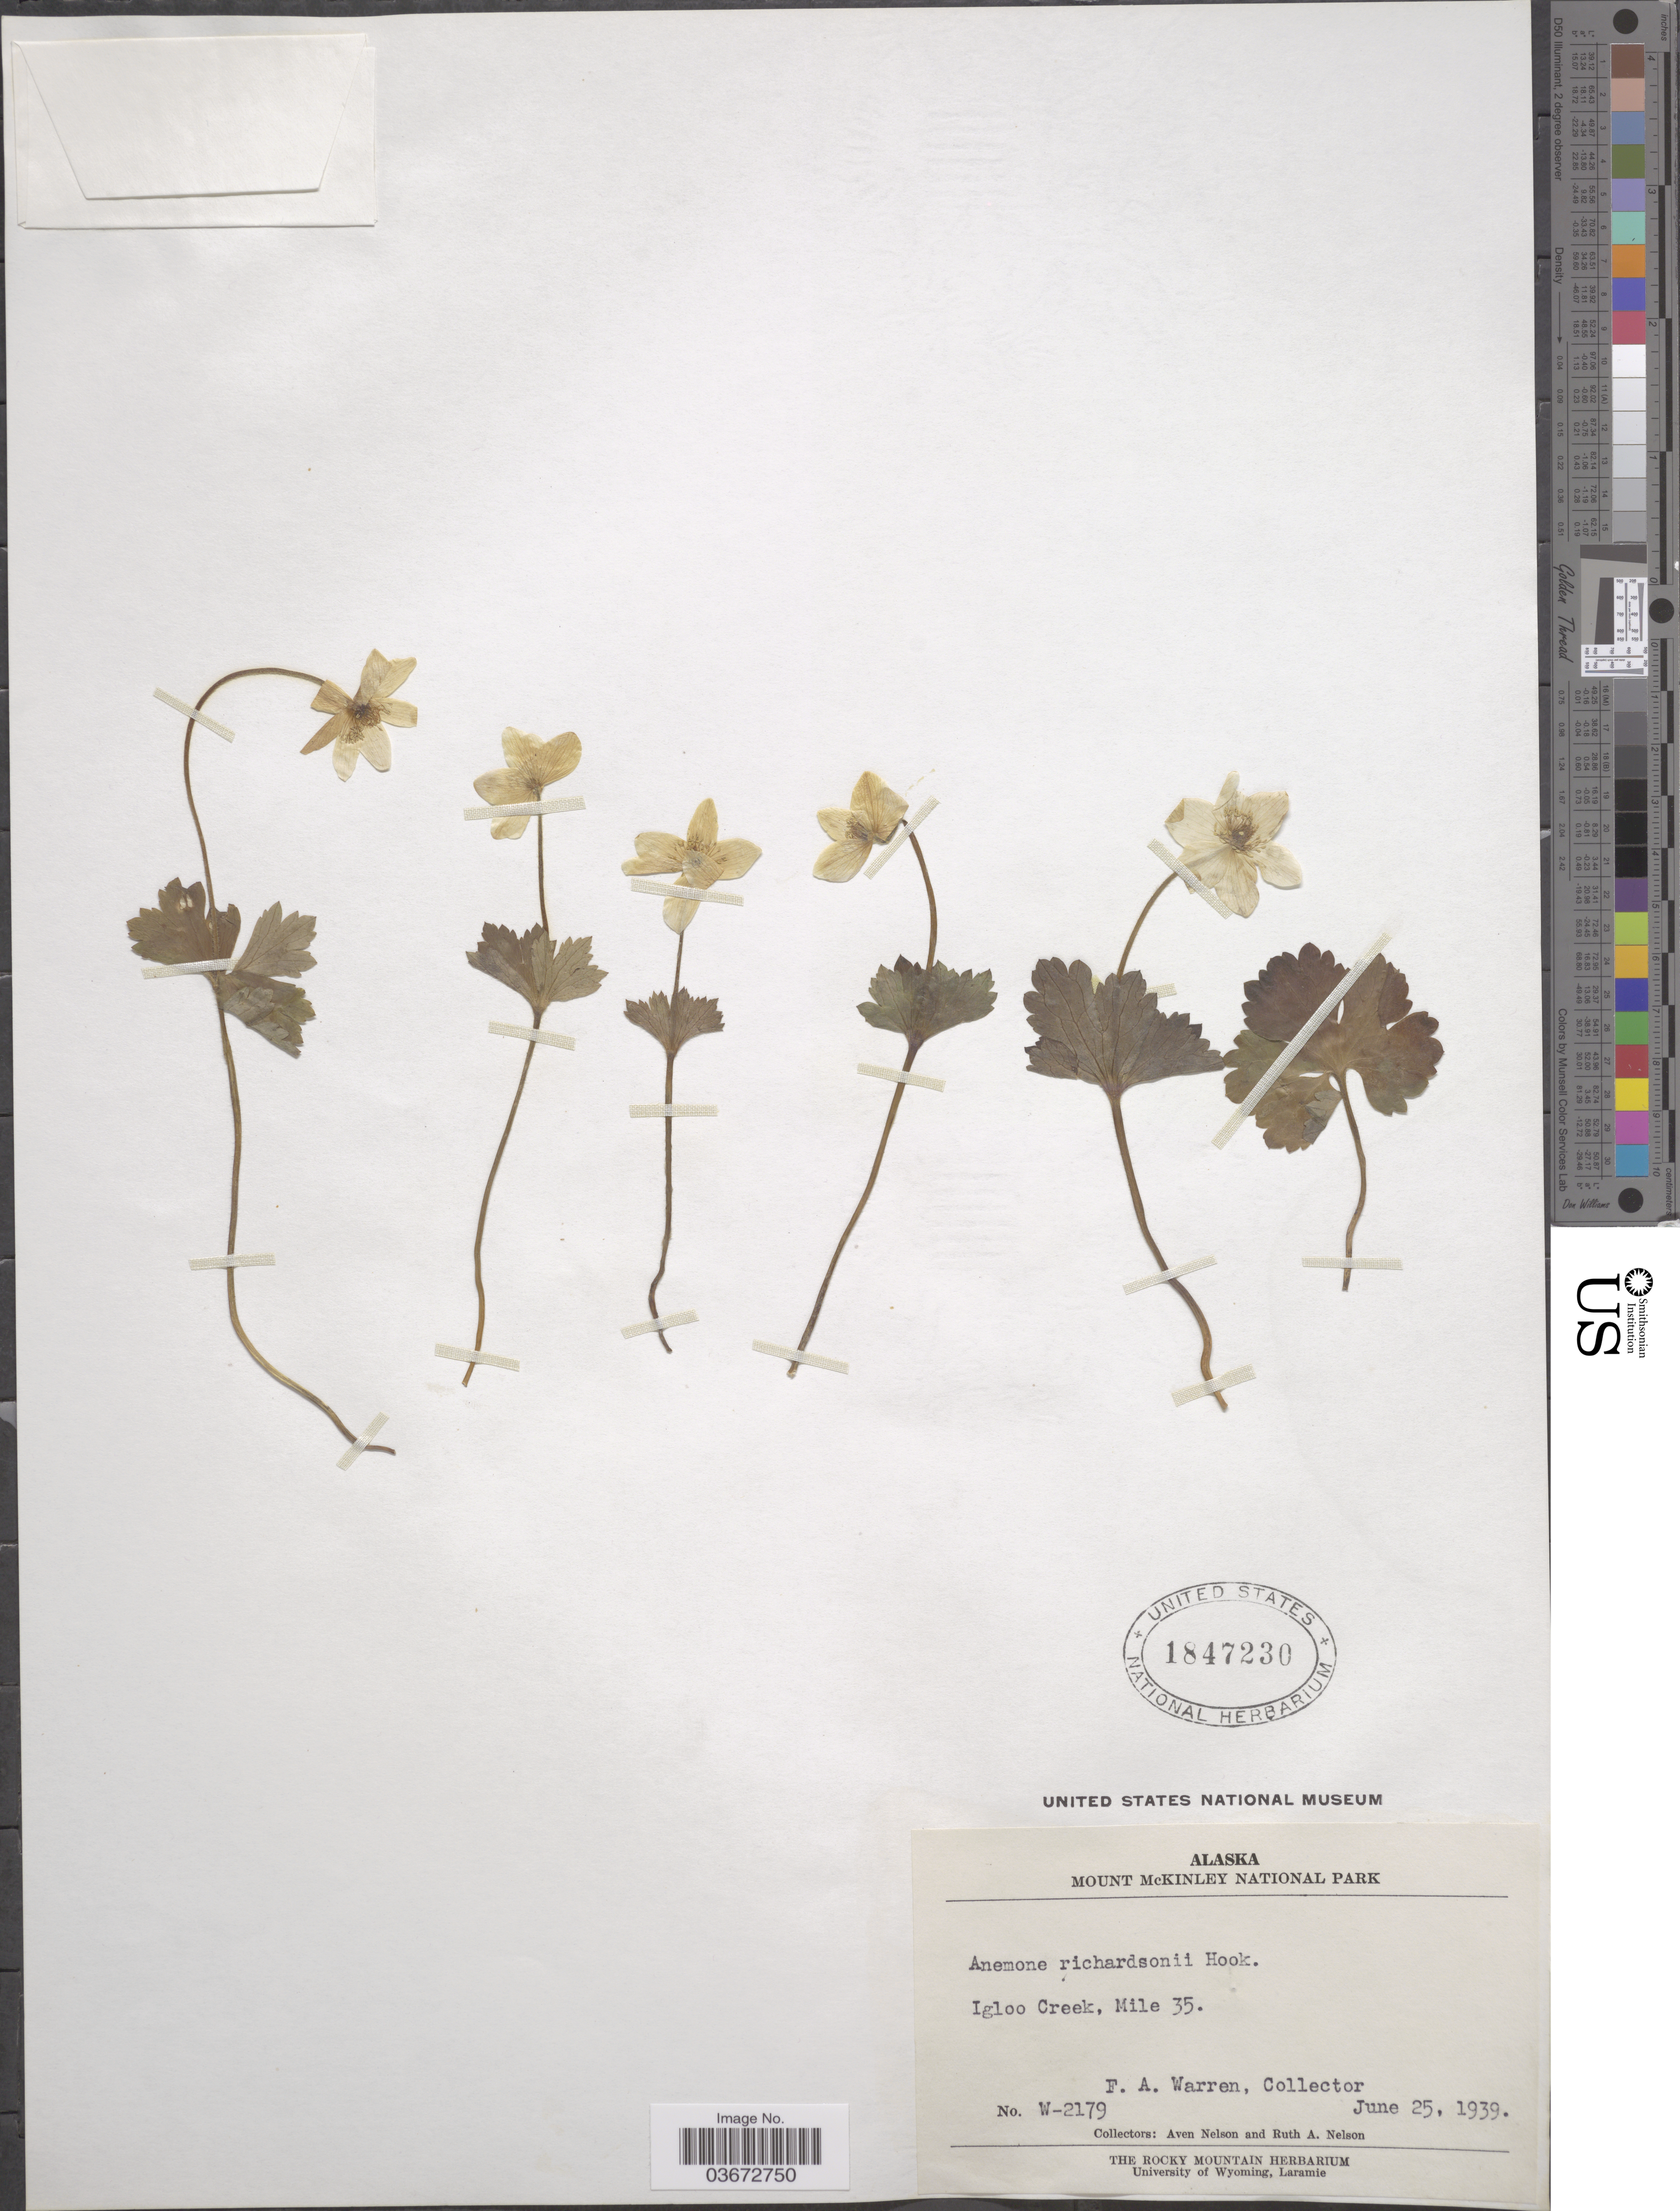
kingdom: Plantae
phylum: Tracheophyta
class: Magnoliopsida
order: Ranunculales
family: Ranunculaceae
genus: Anemone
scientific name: Anemone richardsonii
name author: Hook.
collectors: F. Warren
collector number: W-2179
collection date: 1939-06-25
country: United States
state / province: Alaska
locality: Mount McKinley National Park. Igloo Creek, Mile 35.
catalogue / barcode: US 1847230